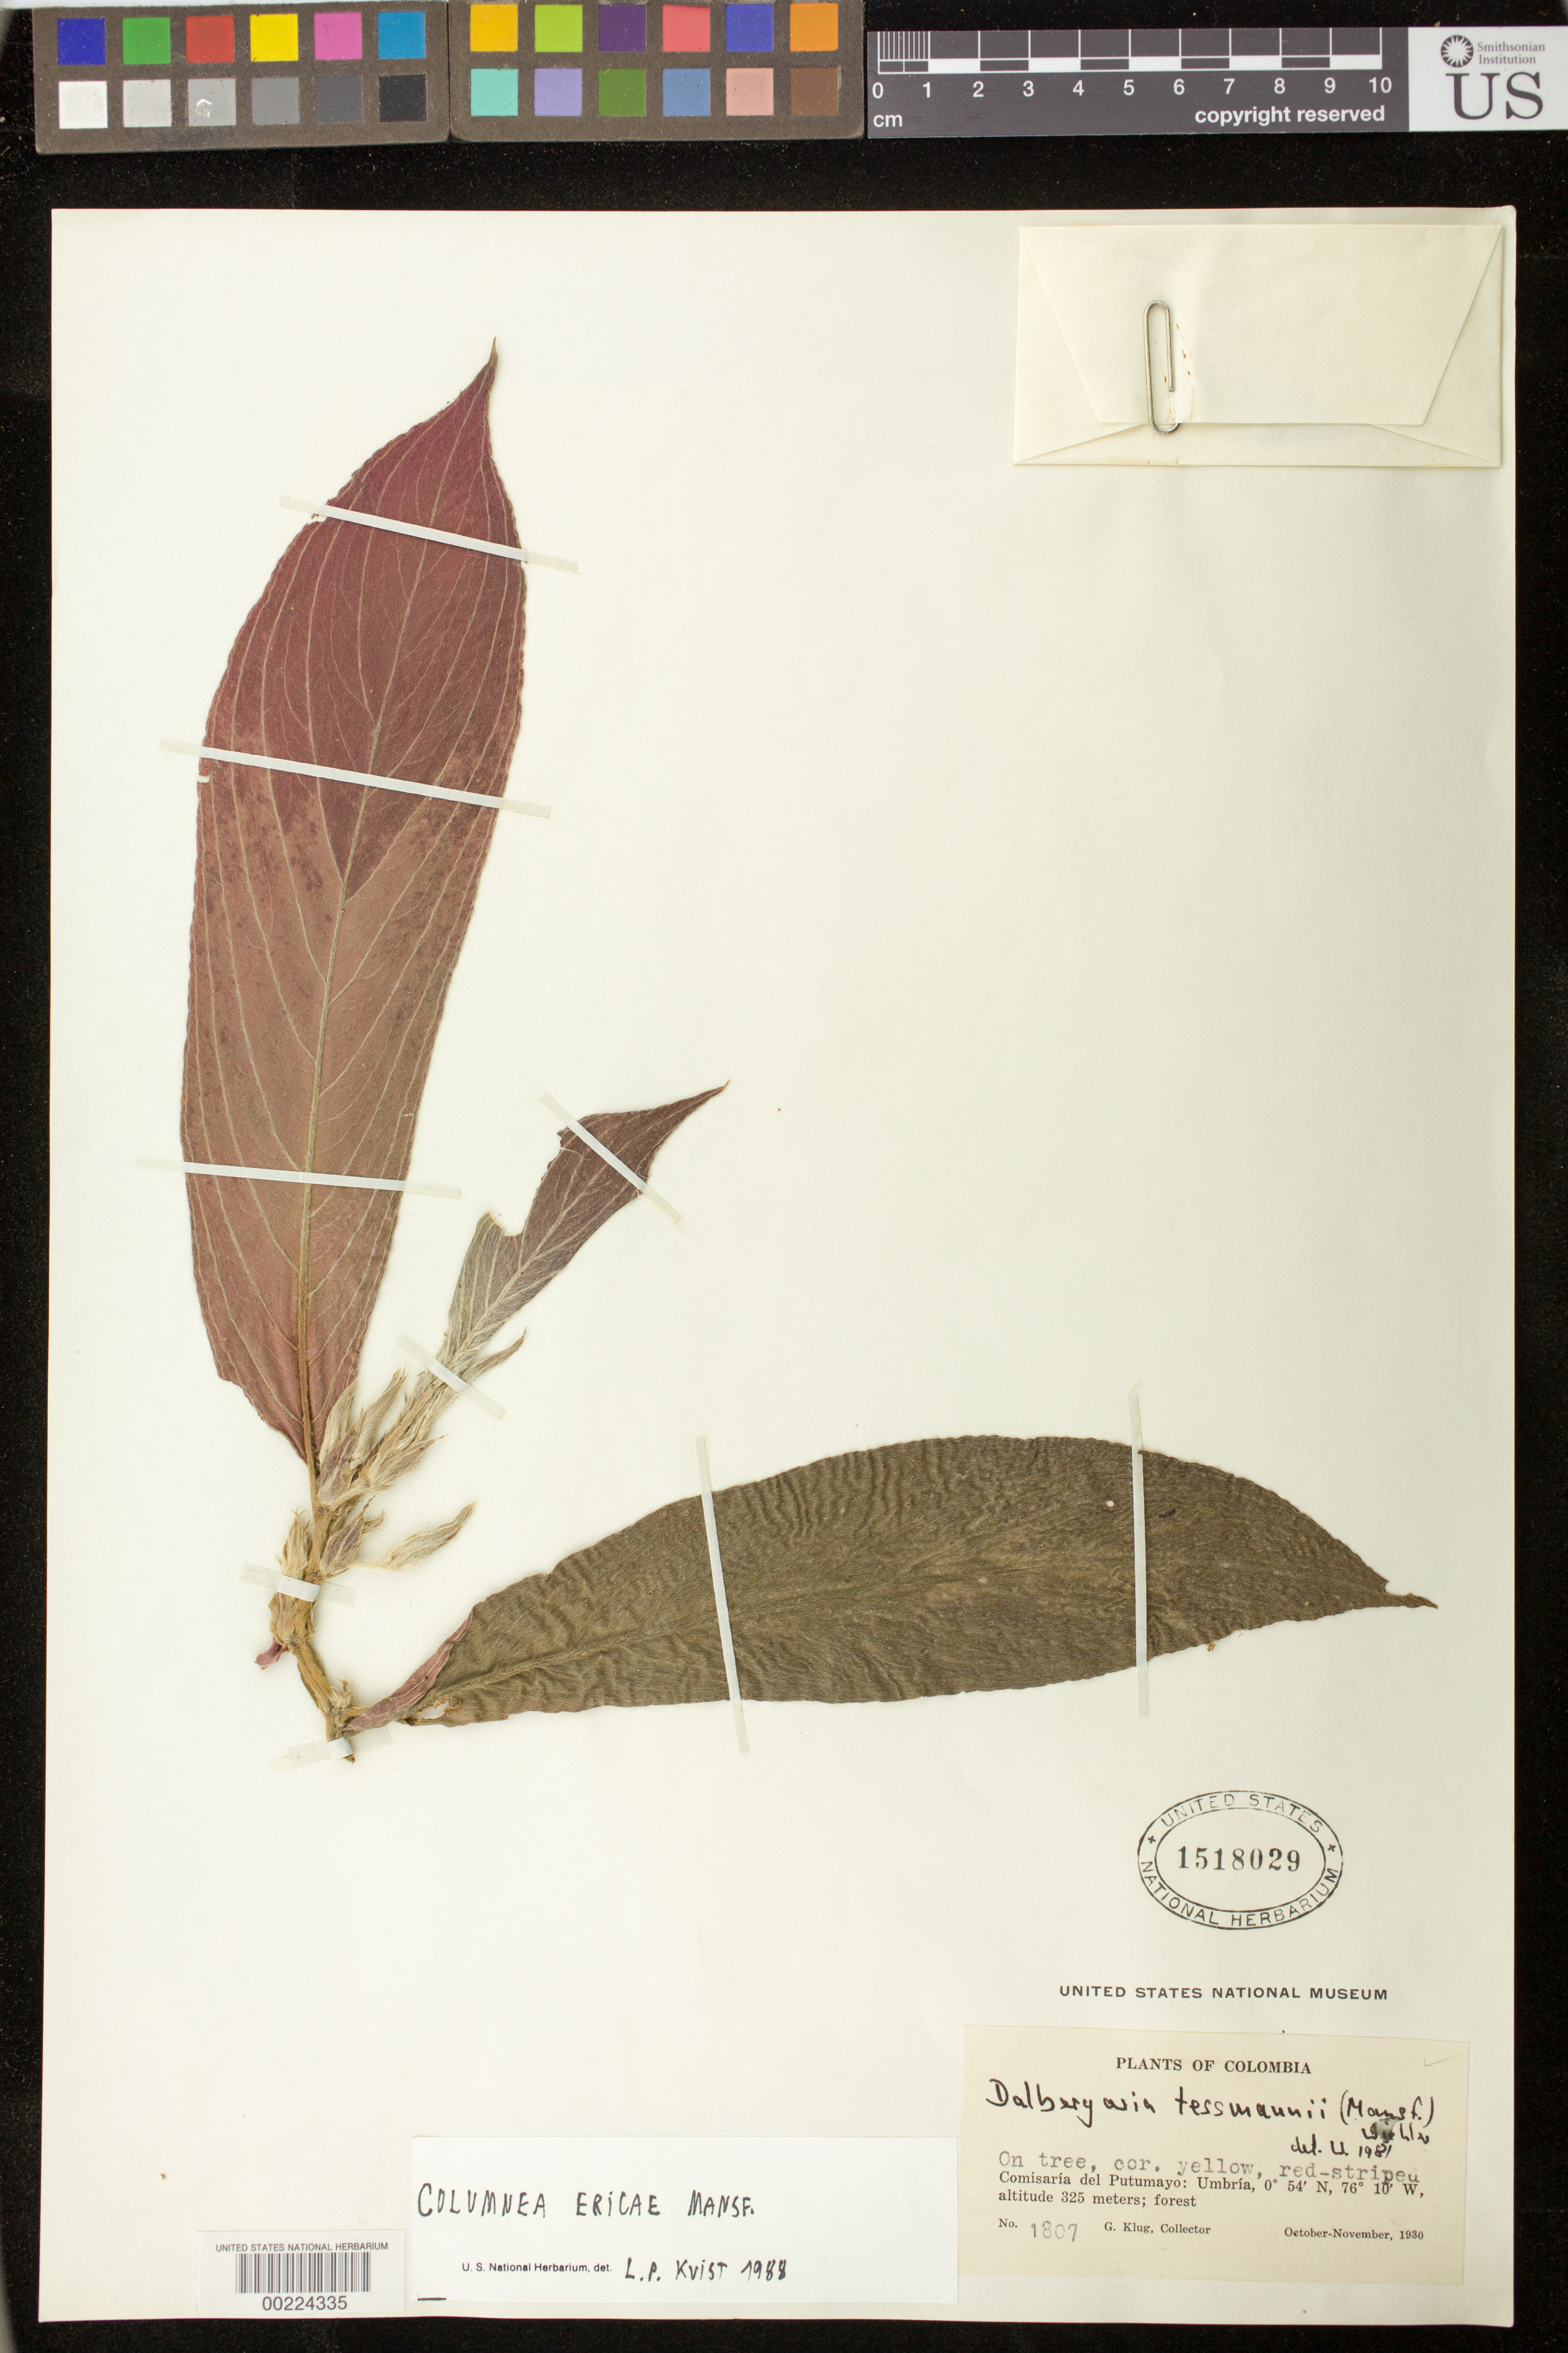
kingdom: Plantae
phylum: Tracheophyta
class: Magnoliopsida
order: Lamiales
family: Gesneriaceae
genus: Columnea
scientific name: Columnea ericae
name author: Mansf.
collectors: G. Klug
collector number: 1807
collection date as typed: Oct-Nov 1930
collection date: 1930-10/1930-11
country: Colombia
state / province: Putumayo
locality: Umbria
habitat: Forest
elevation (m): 325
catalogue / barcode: US 1518029